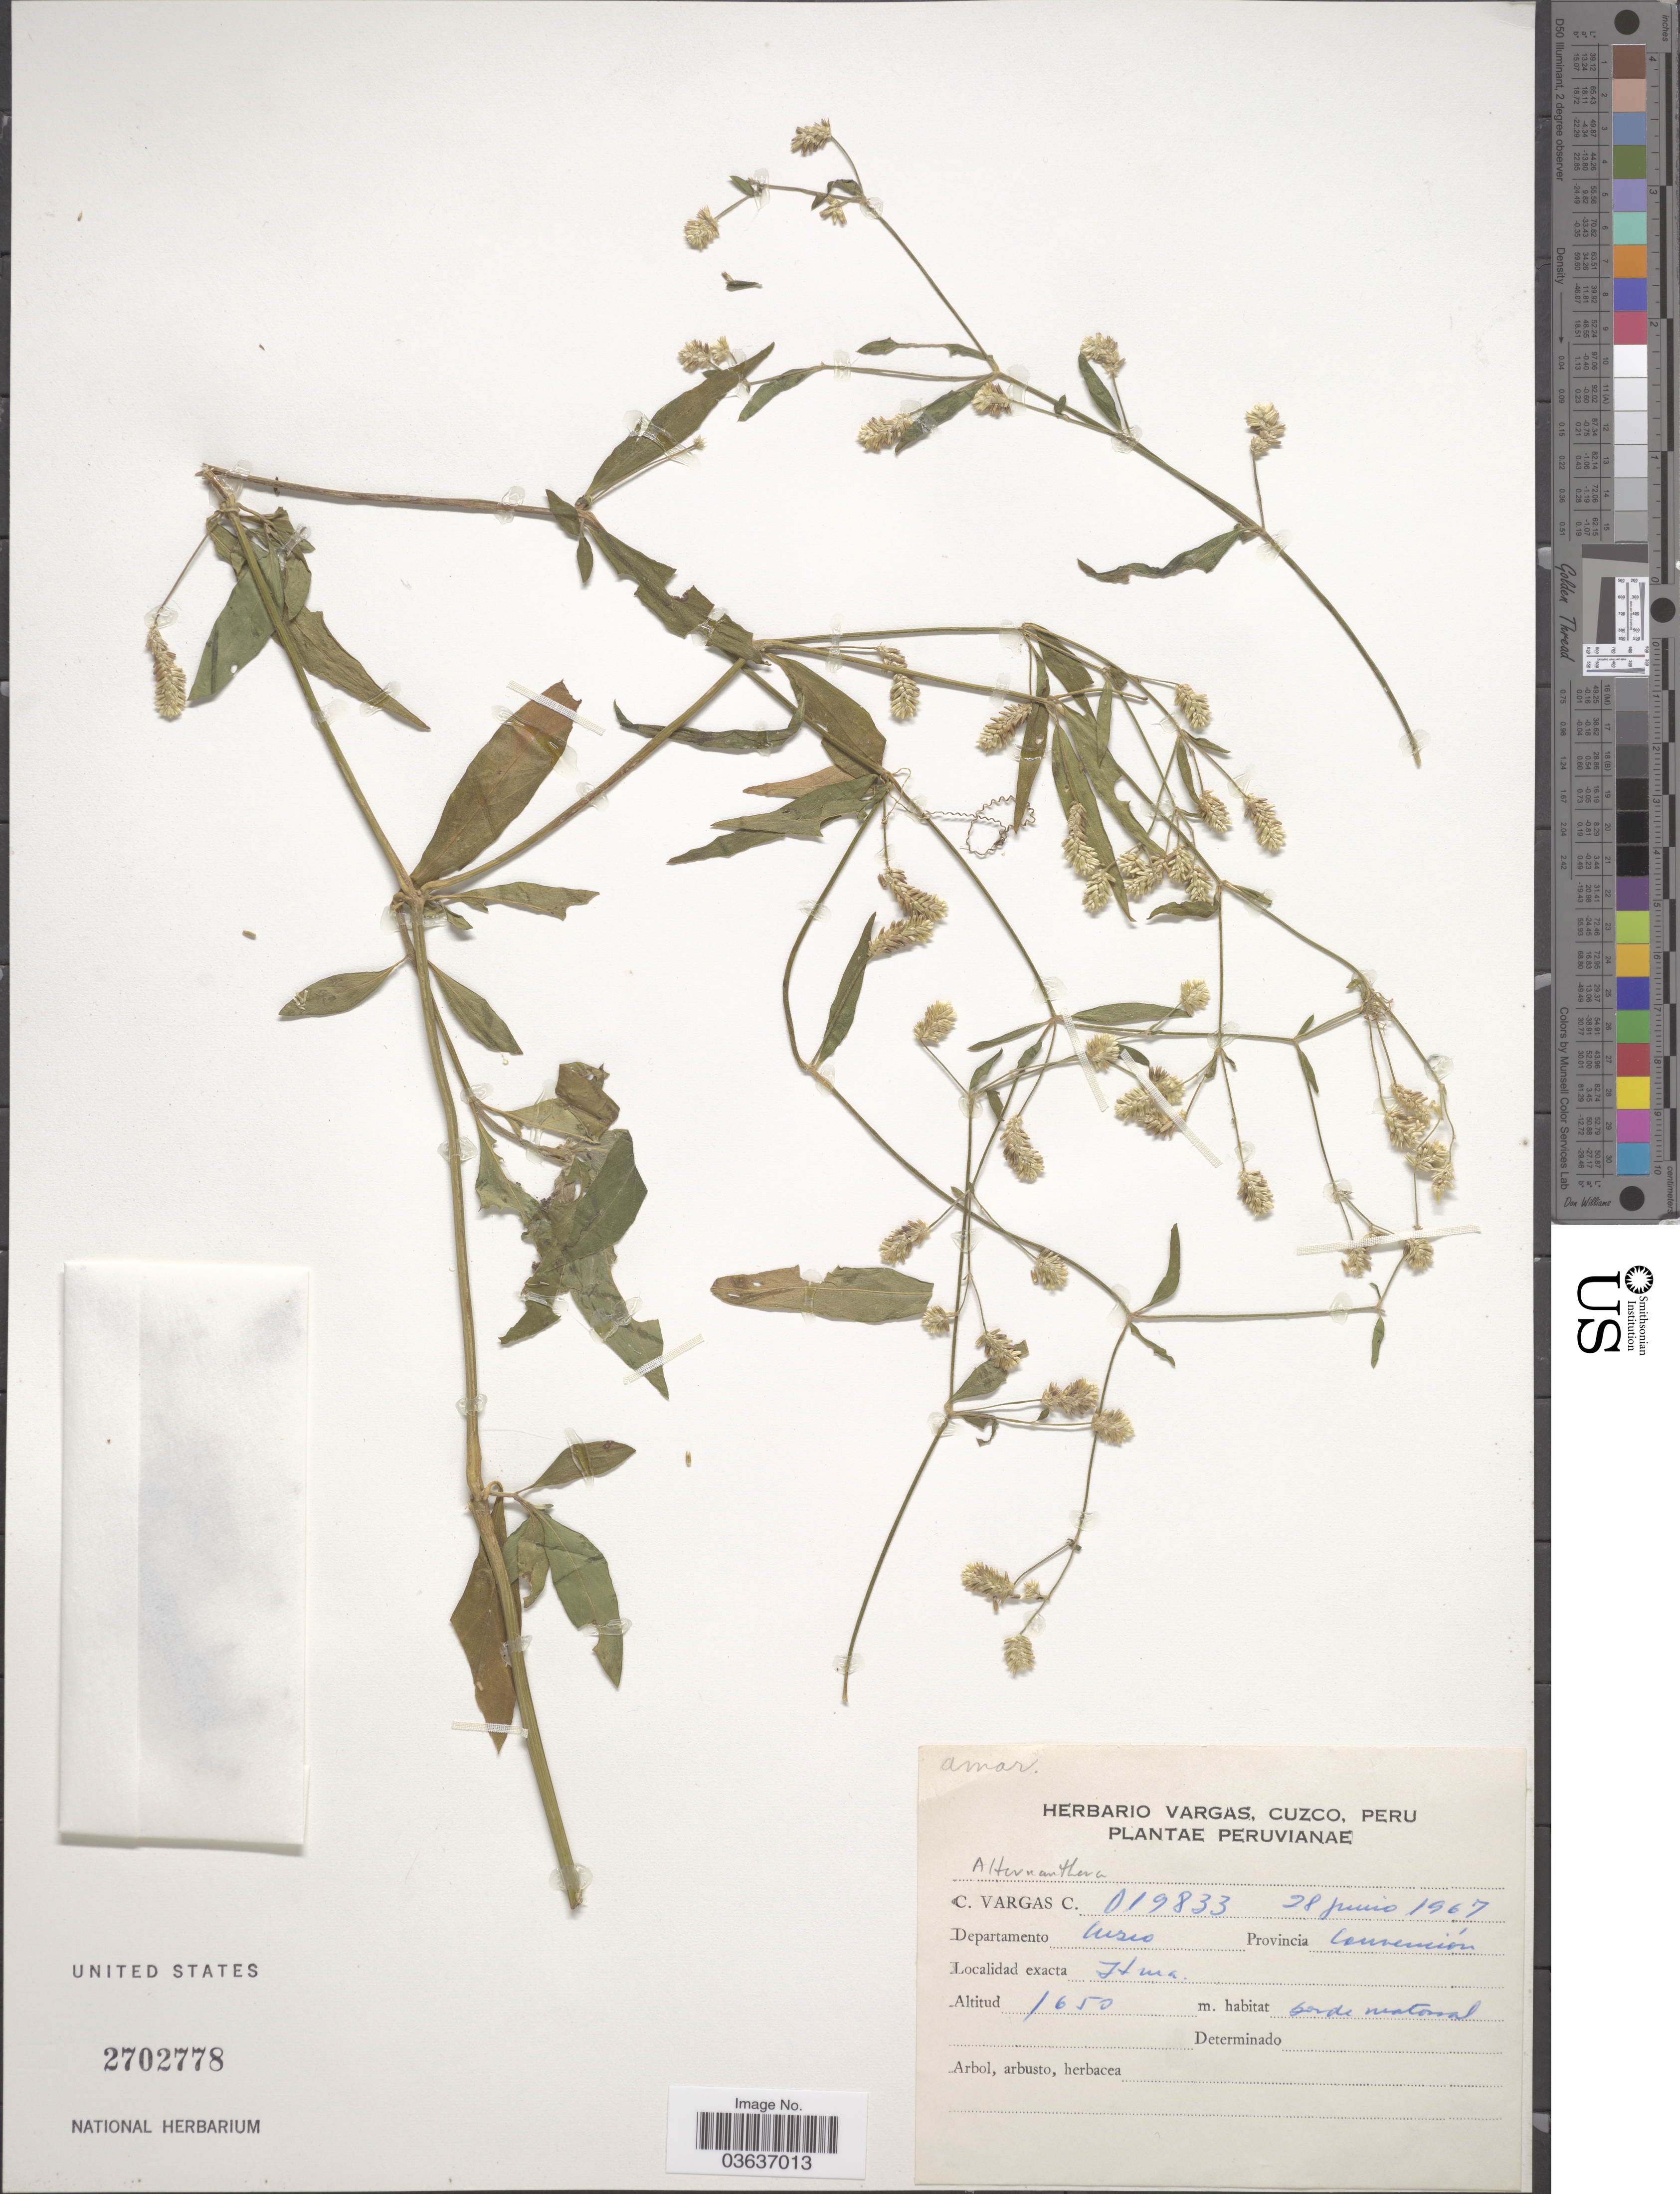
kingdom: Plantae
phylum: Tracheophyta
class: Magnoliopsida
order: Caryophyllales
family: Amaranthaceae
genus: Alternanthera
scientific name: Alternanthera sp.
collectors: C. Vargas Calderón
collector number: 019833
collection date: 1967-06-28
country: Peru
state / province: Cusco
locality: Departamento Cuzco. Provincia Convención. Itma.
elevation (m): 1650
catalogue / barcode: US 2702778